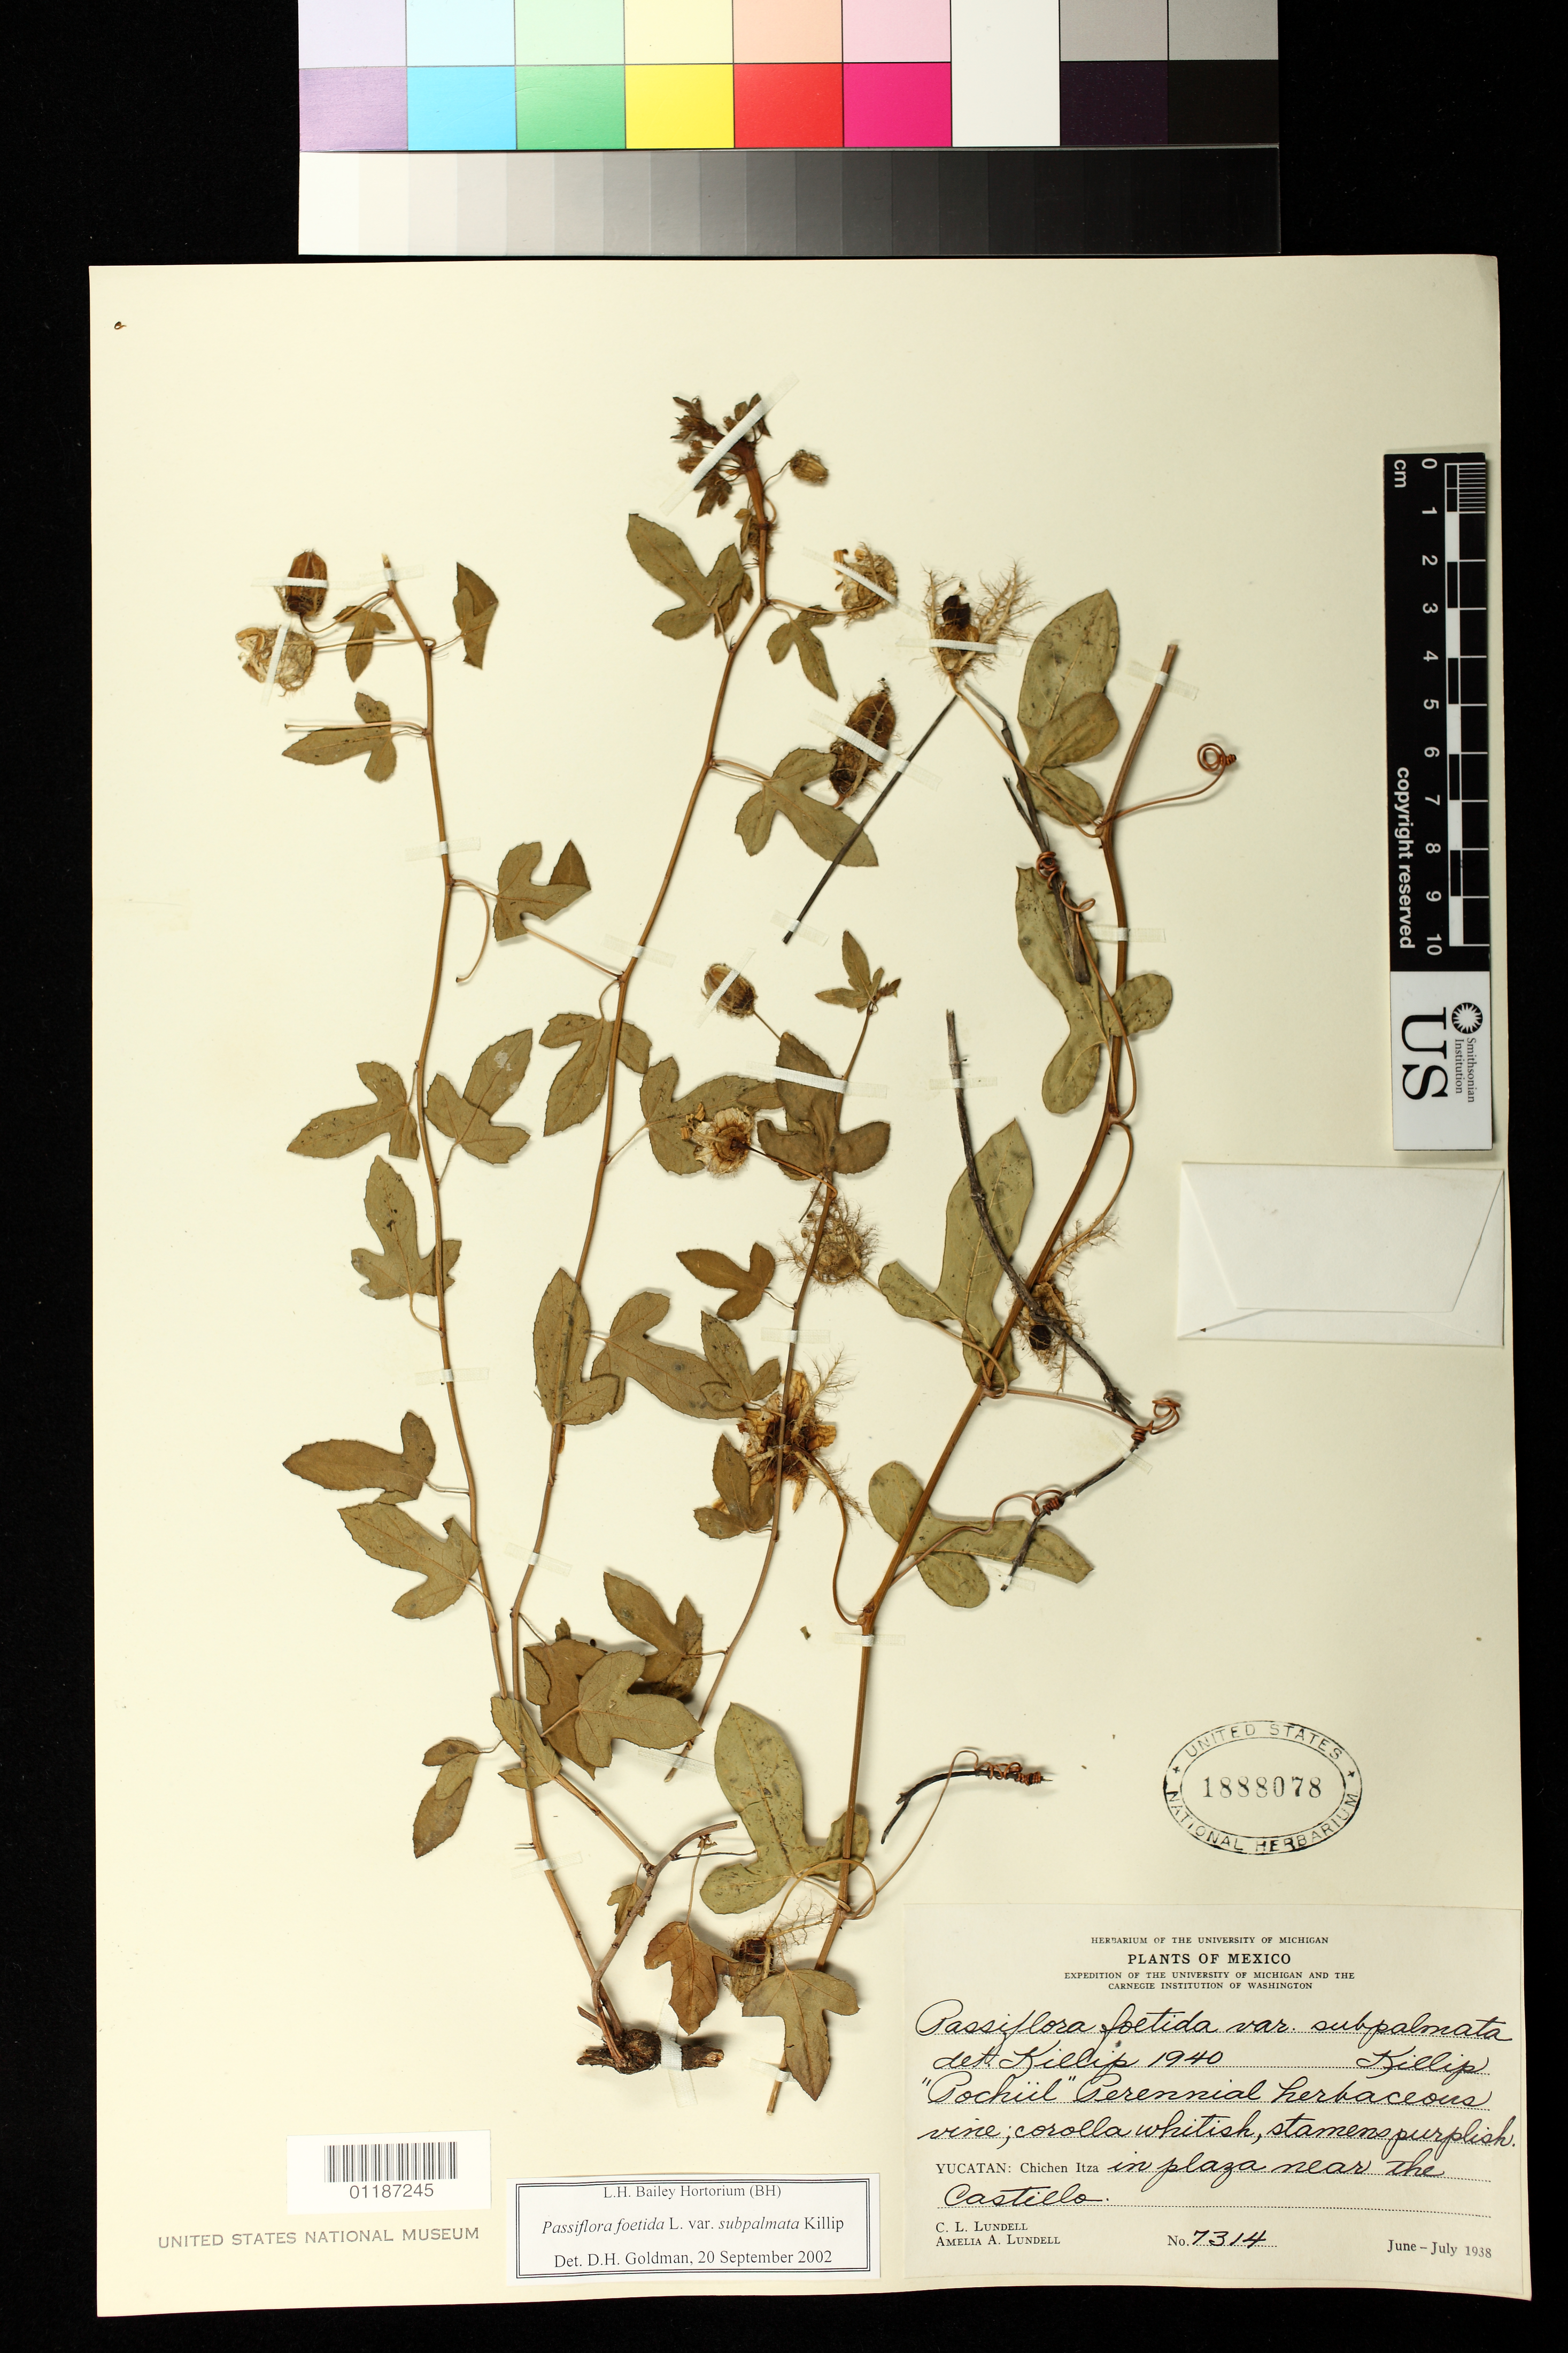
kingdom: Plantae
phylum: Tracheophyta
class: Magnoliopsida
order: Malpighiales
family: Passifloraceae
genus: Passiflora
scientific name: Passiflora foetida var. subpalmata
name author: Killip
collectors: C. L. Lundell & A. A. Lundell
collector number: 7314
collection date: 1938-06/1938-07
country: Mexico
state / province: Yucatán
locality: Chichen Itza in plaza near the Castillo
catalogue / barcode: US 1888078